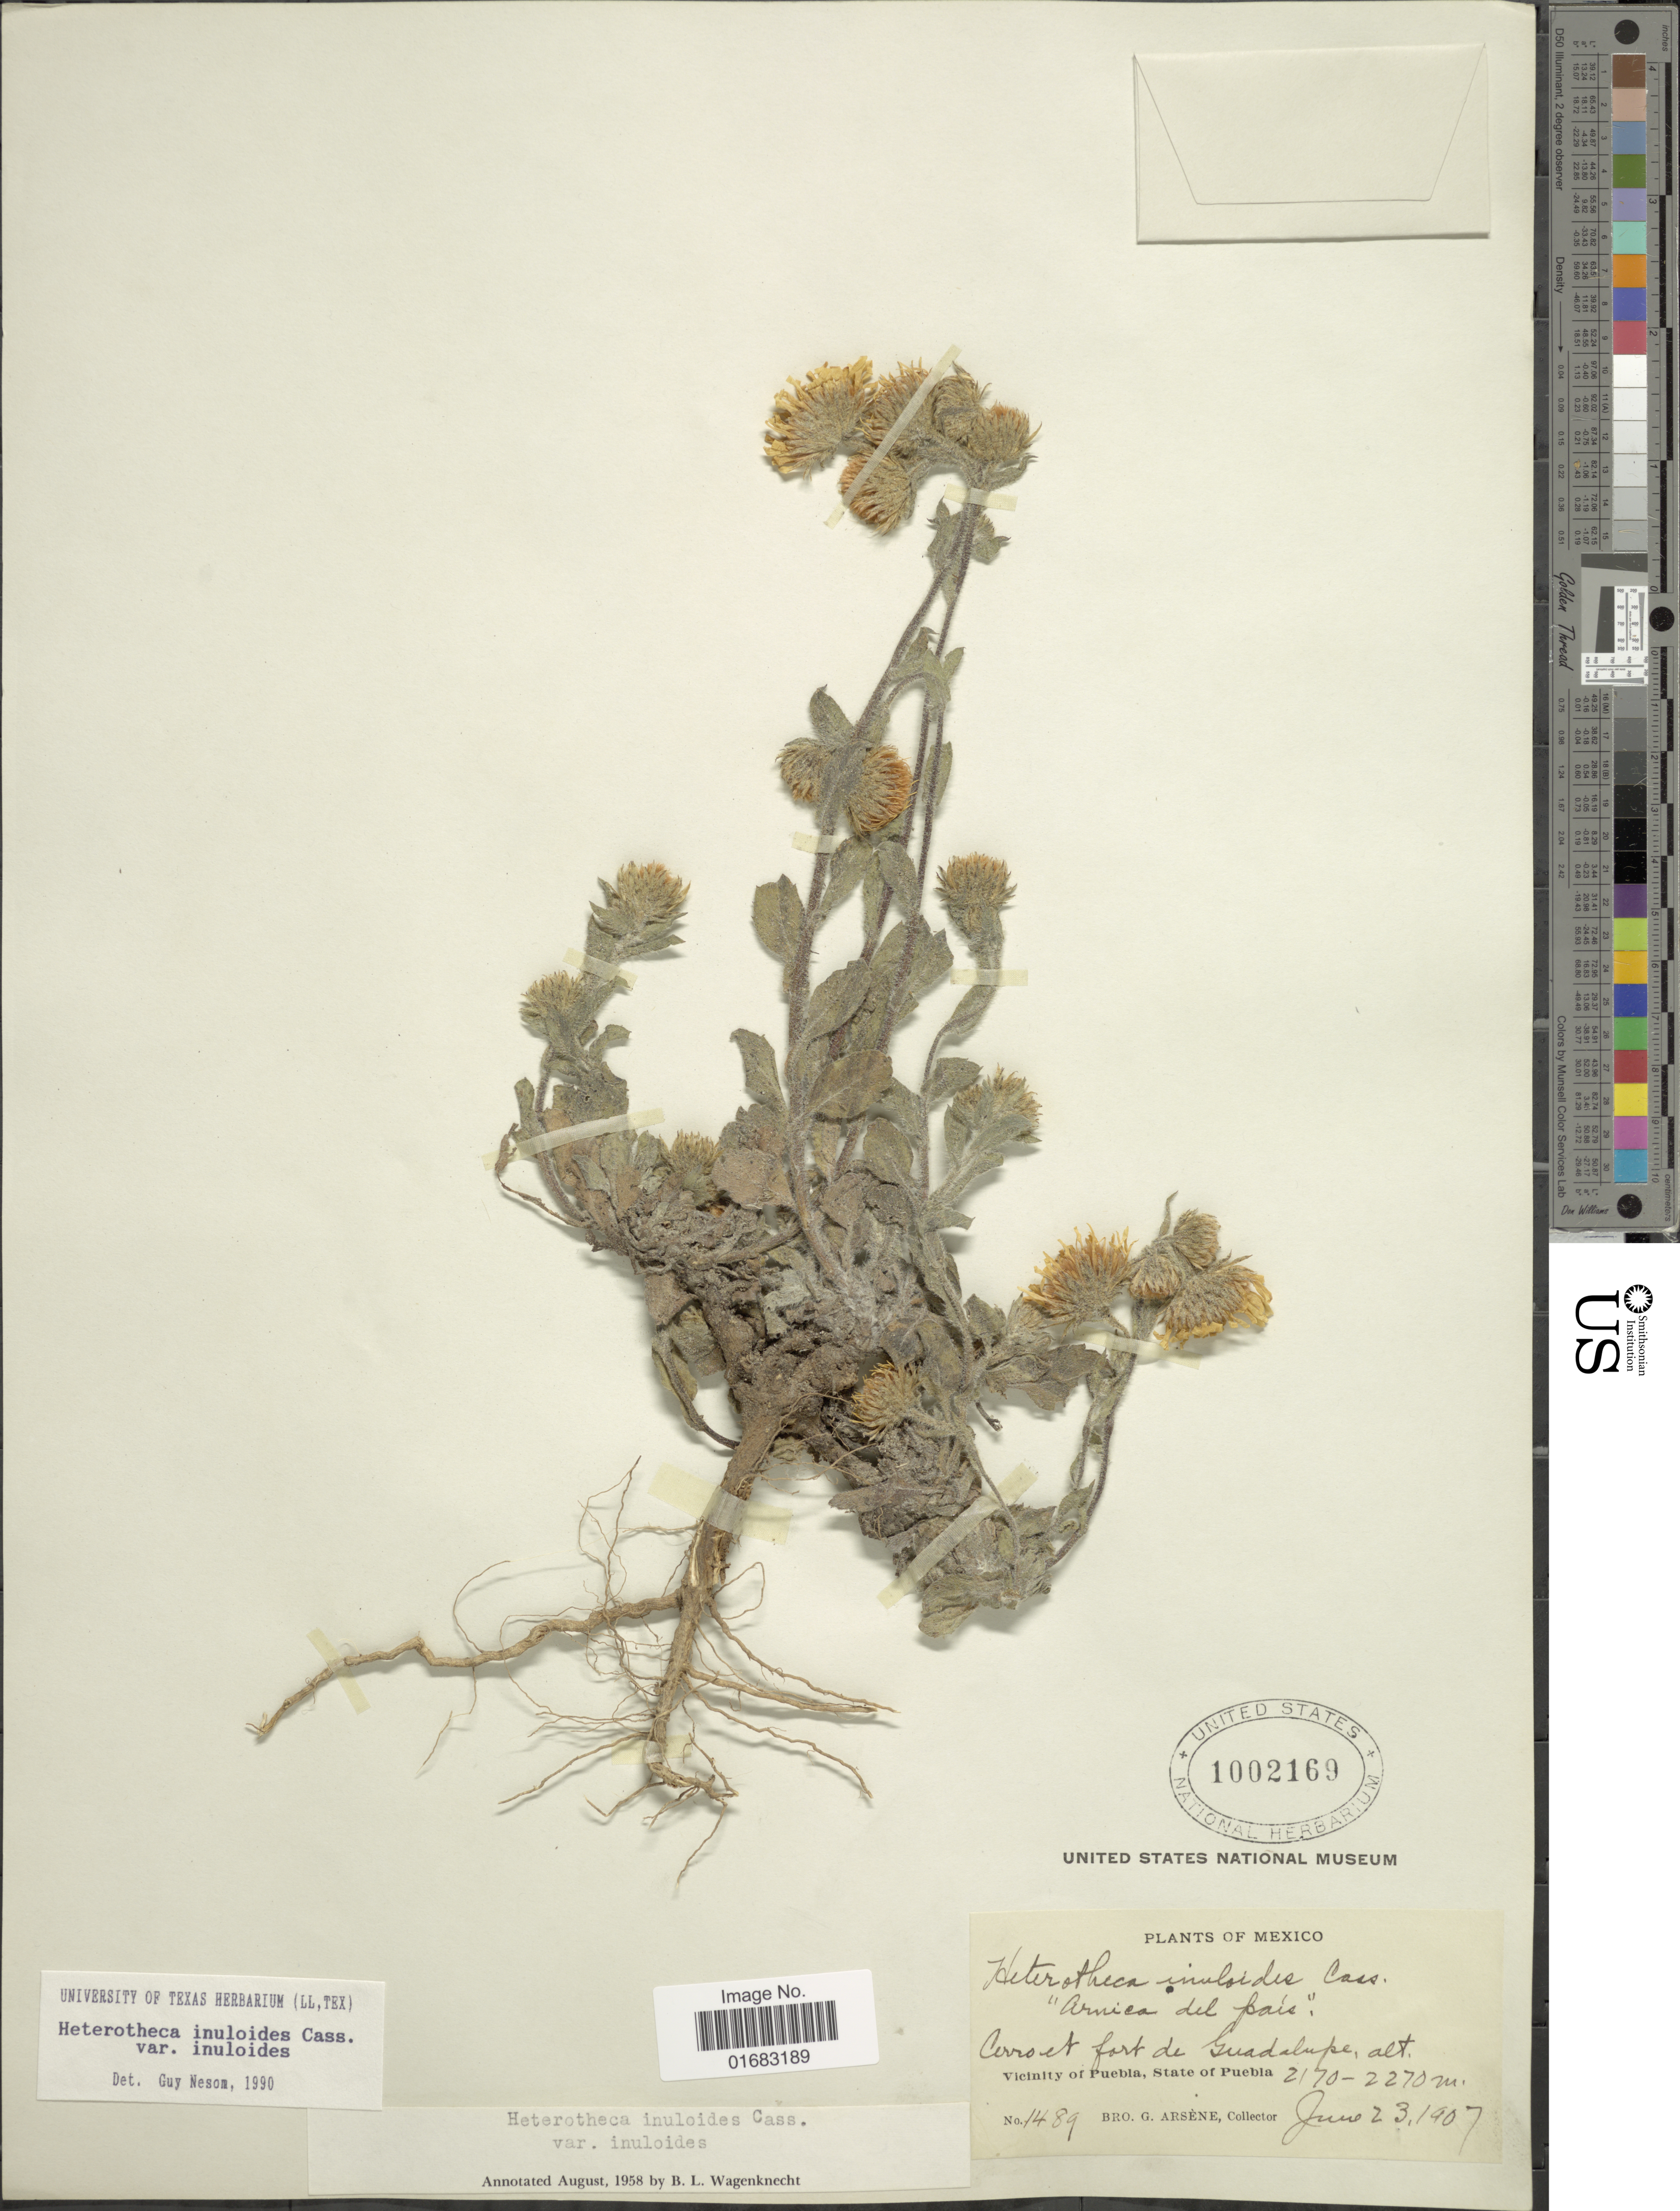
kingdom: Plantae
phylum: Tracheophyta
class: Magnoliopsida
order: Asterales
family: Asteraceae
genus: Heterotheca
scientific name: Heterotheca inuloides var. inuloides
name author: Cass.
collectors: Bro. G. Arsène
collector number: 1489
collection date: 1907-06-23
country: Mexico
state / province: Puebla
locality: Mexico. Cero et fort de Guadalipe. Vicinity of Puebla, State of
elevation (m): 2170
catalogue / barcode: US 1002169